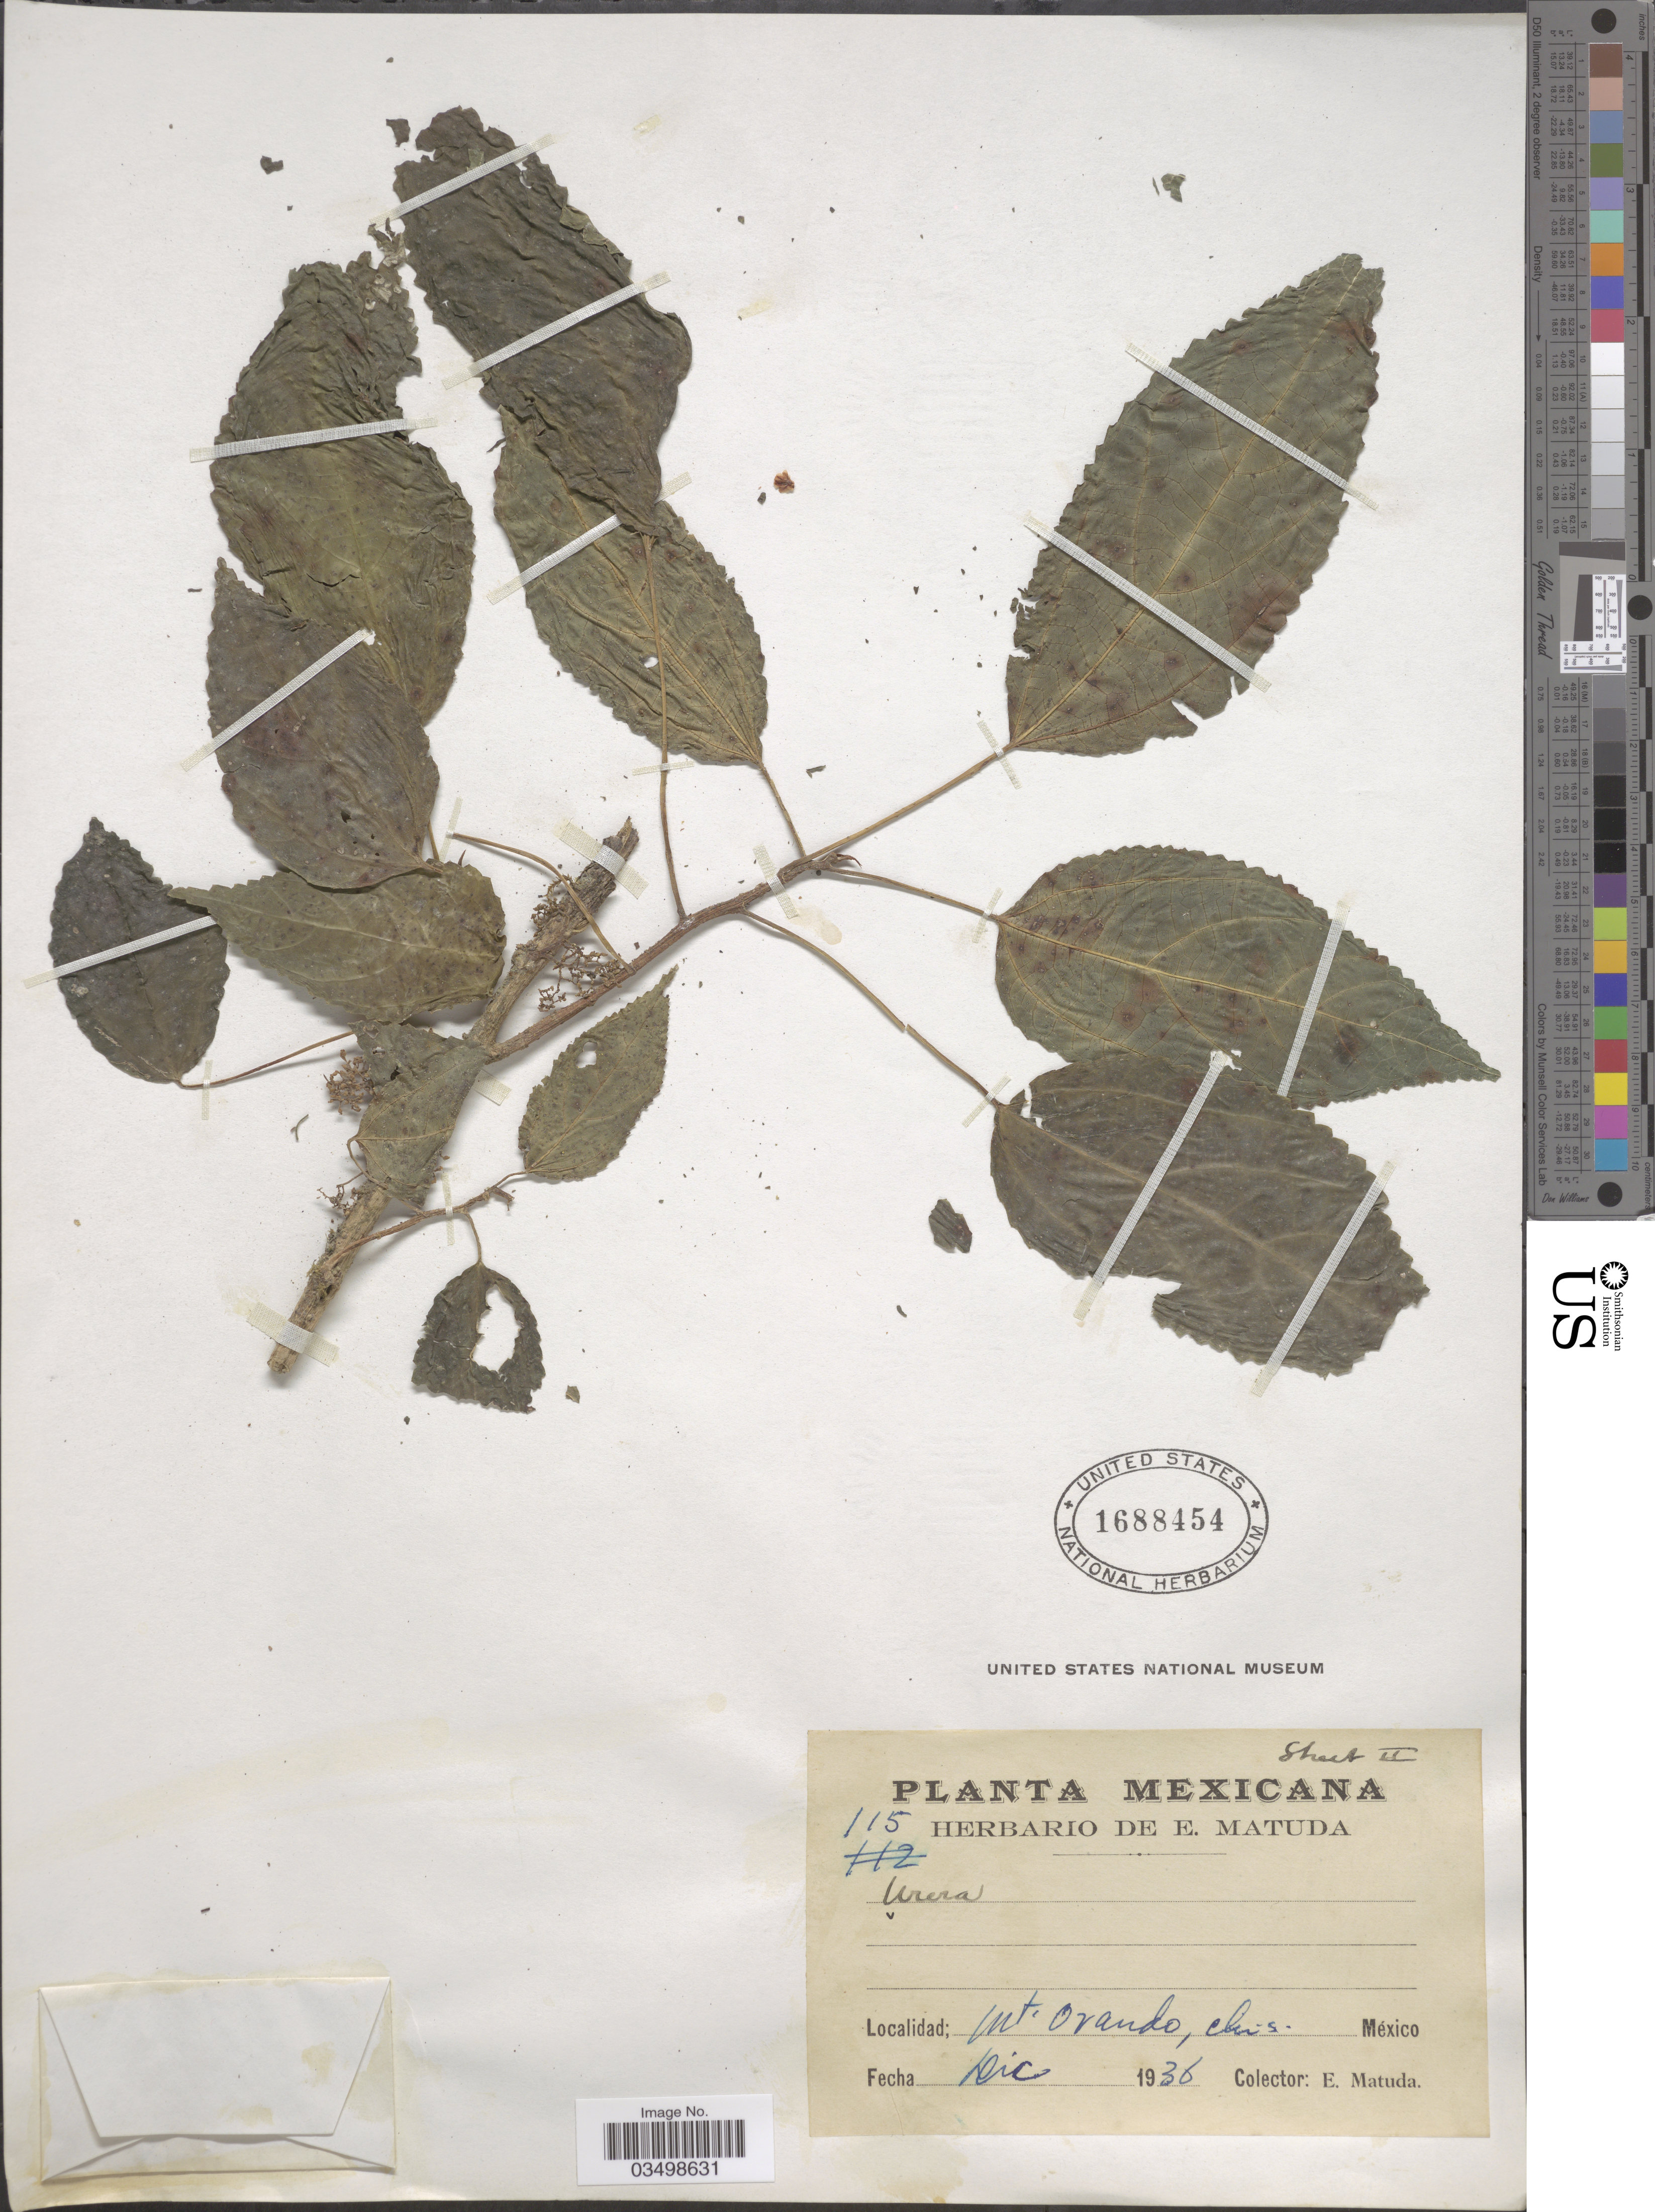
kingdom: Plantae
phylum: Tracheophyta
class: Magnoliopsida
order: Rosales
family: Urticaceae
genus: Urera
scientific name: Urera sp.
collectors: E. Matuda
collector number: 115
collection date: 1936-12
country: Mexico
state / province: Chiapas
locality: Mt. Ovando.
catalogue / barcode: US 1688454